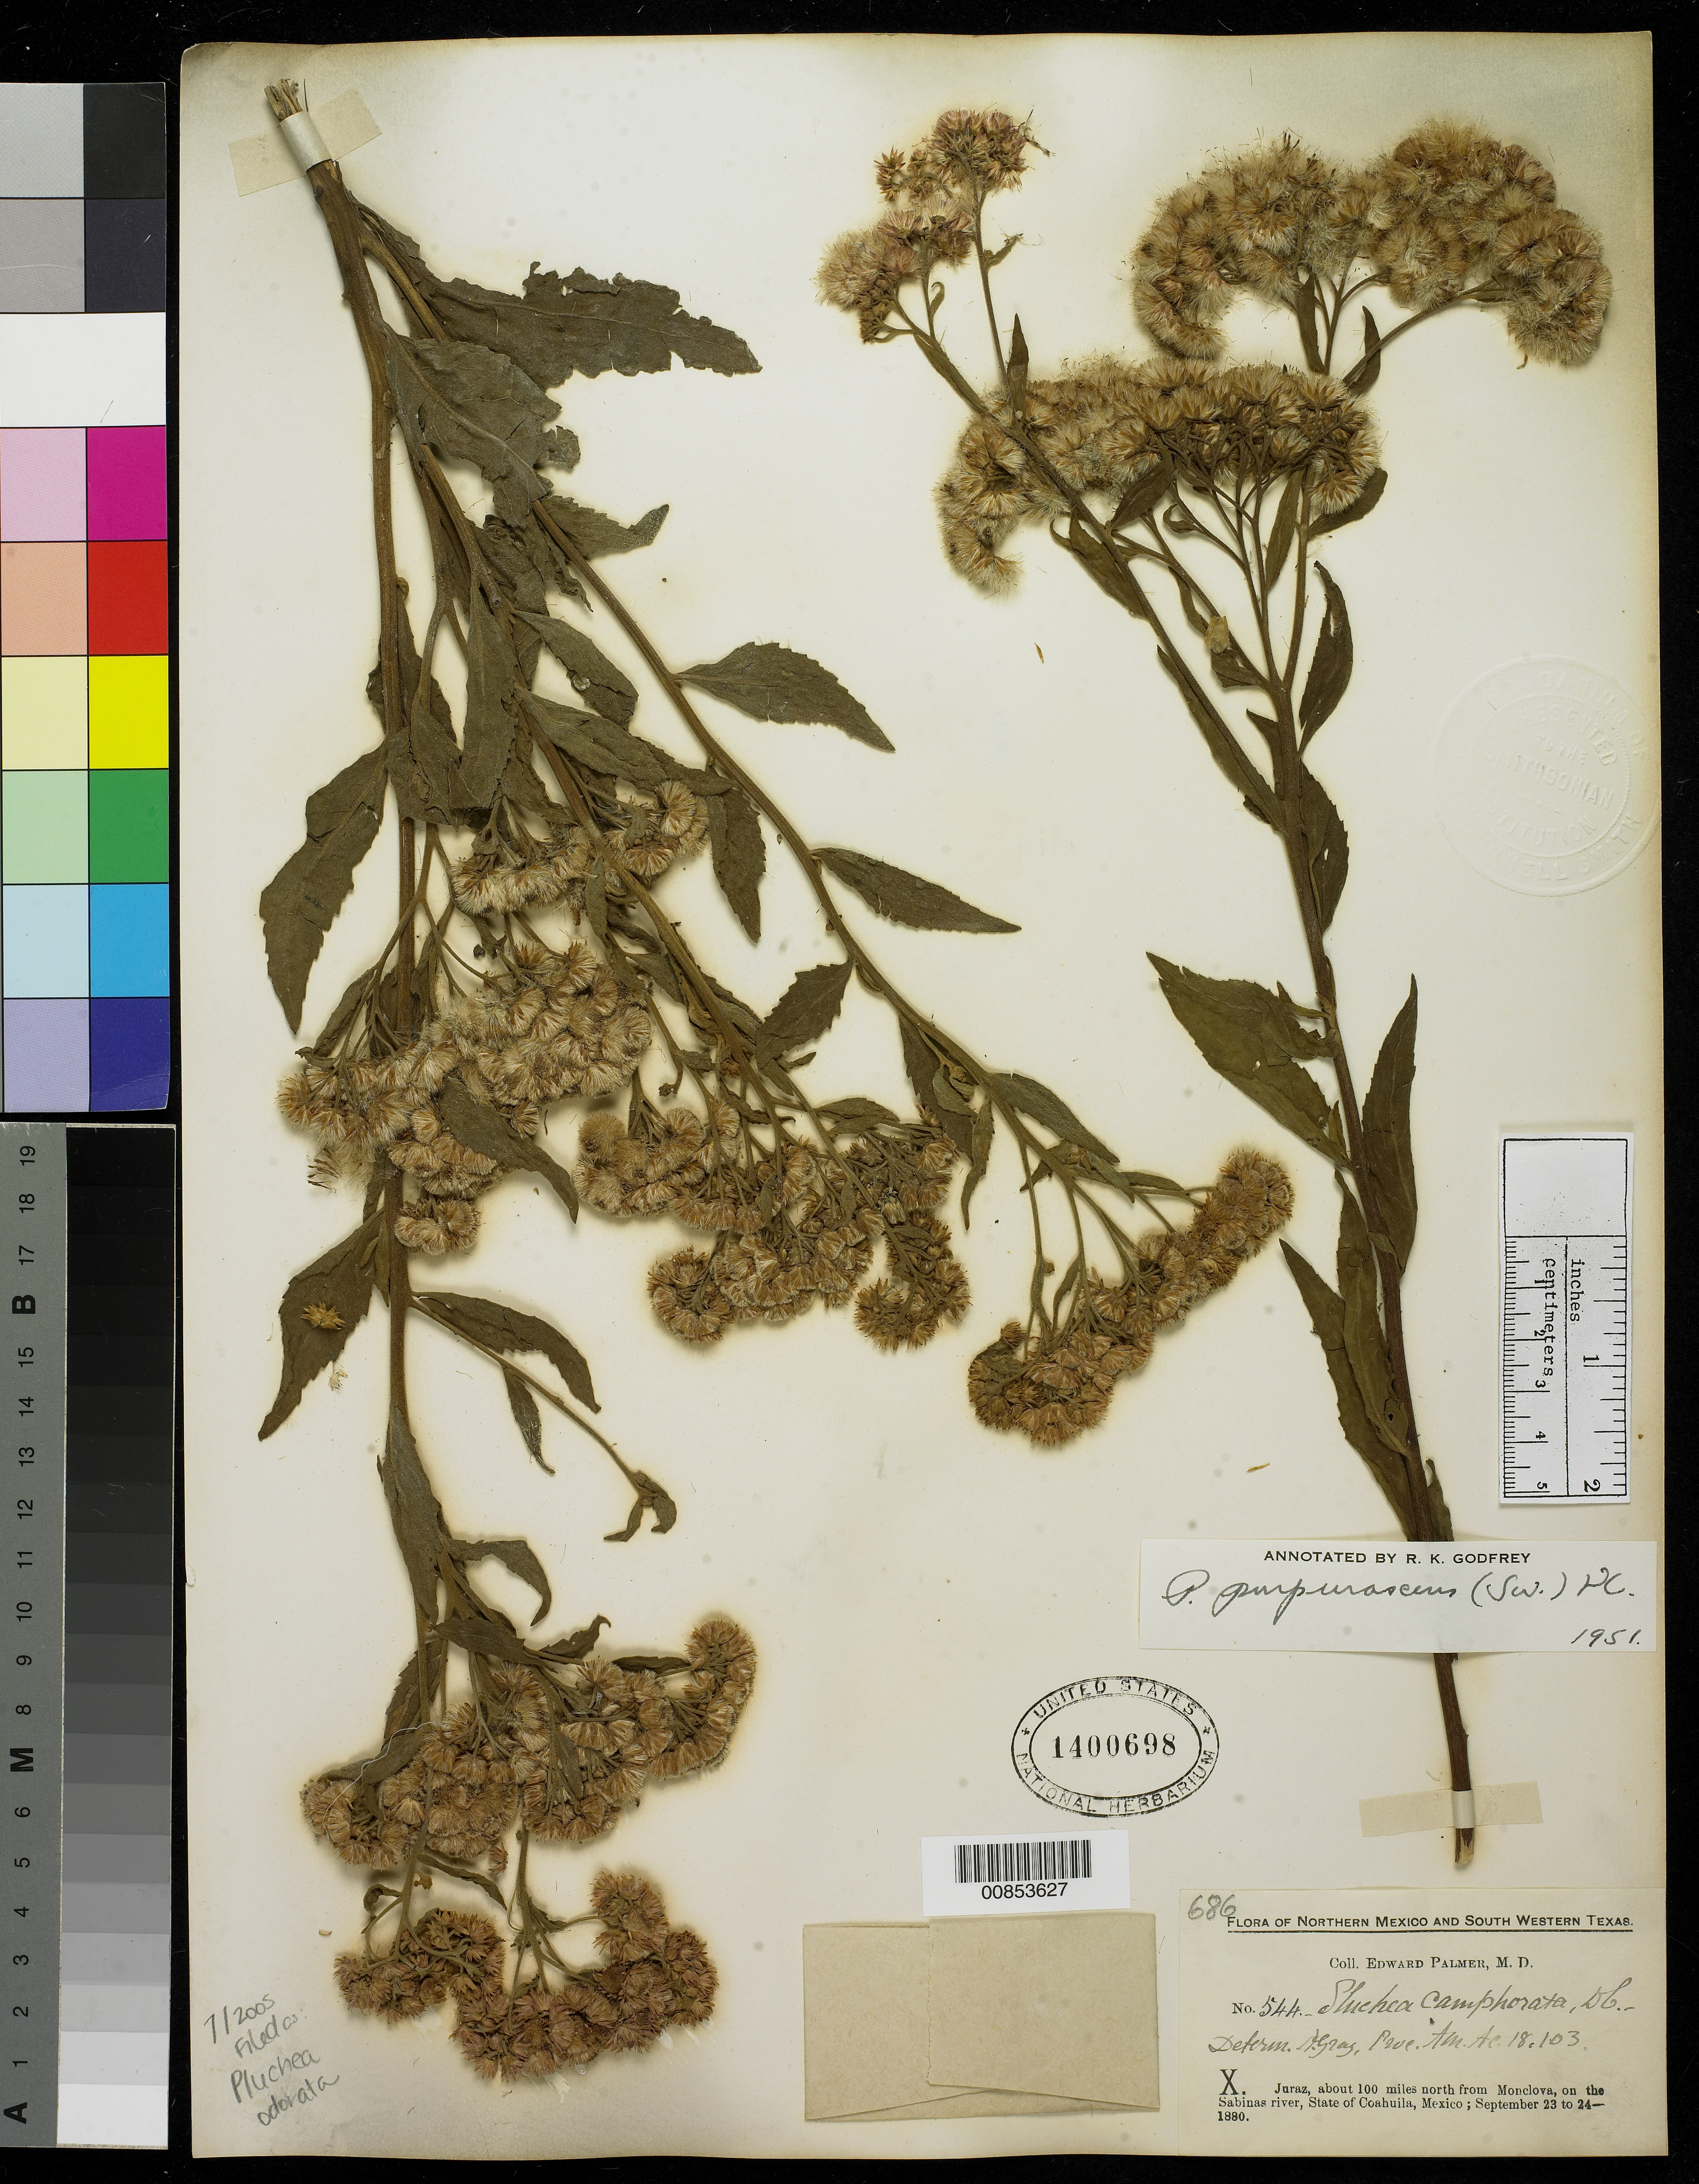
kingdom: Plantae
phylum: Tracheophyta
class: Magnoliopsida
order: Asterales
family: Asteraceae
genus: Pluchea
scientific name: Pluchea odorata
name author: (L.) Cass.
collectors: E. Palmer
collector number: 544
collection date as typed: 23 Sep 1880 to 24 Sep 1880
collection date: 1880-09-23/1880-09-24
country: Mexico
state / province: Coahuila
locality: X. Juraz, about 100 miles north from Monclova, on the Sabinas river, Coahuila.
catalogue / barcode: US 1400698